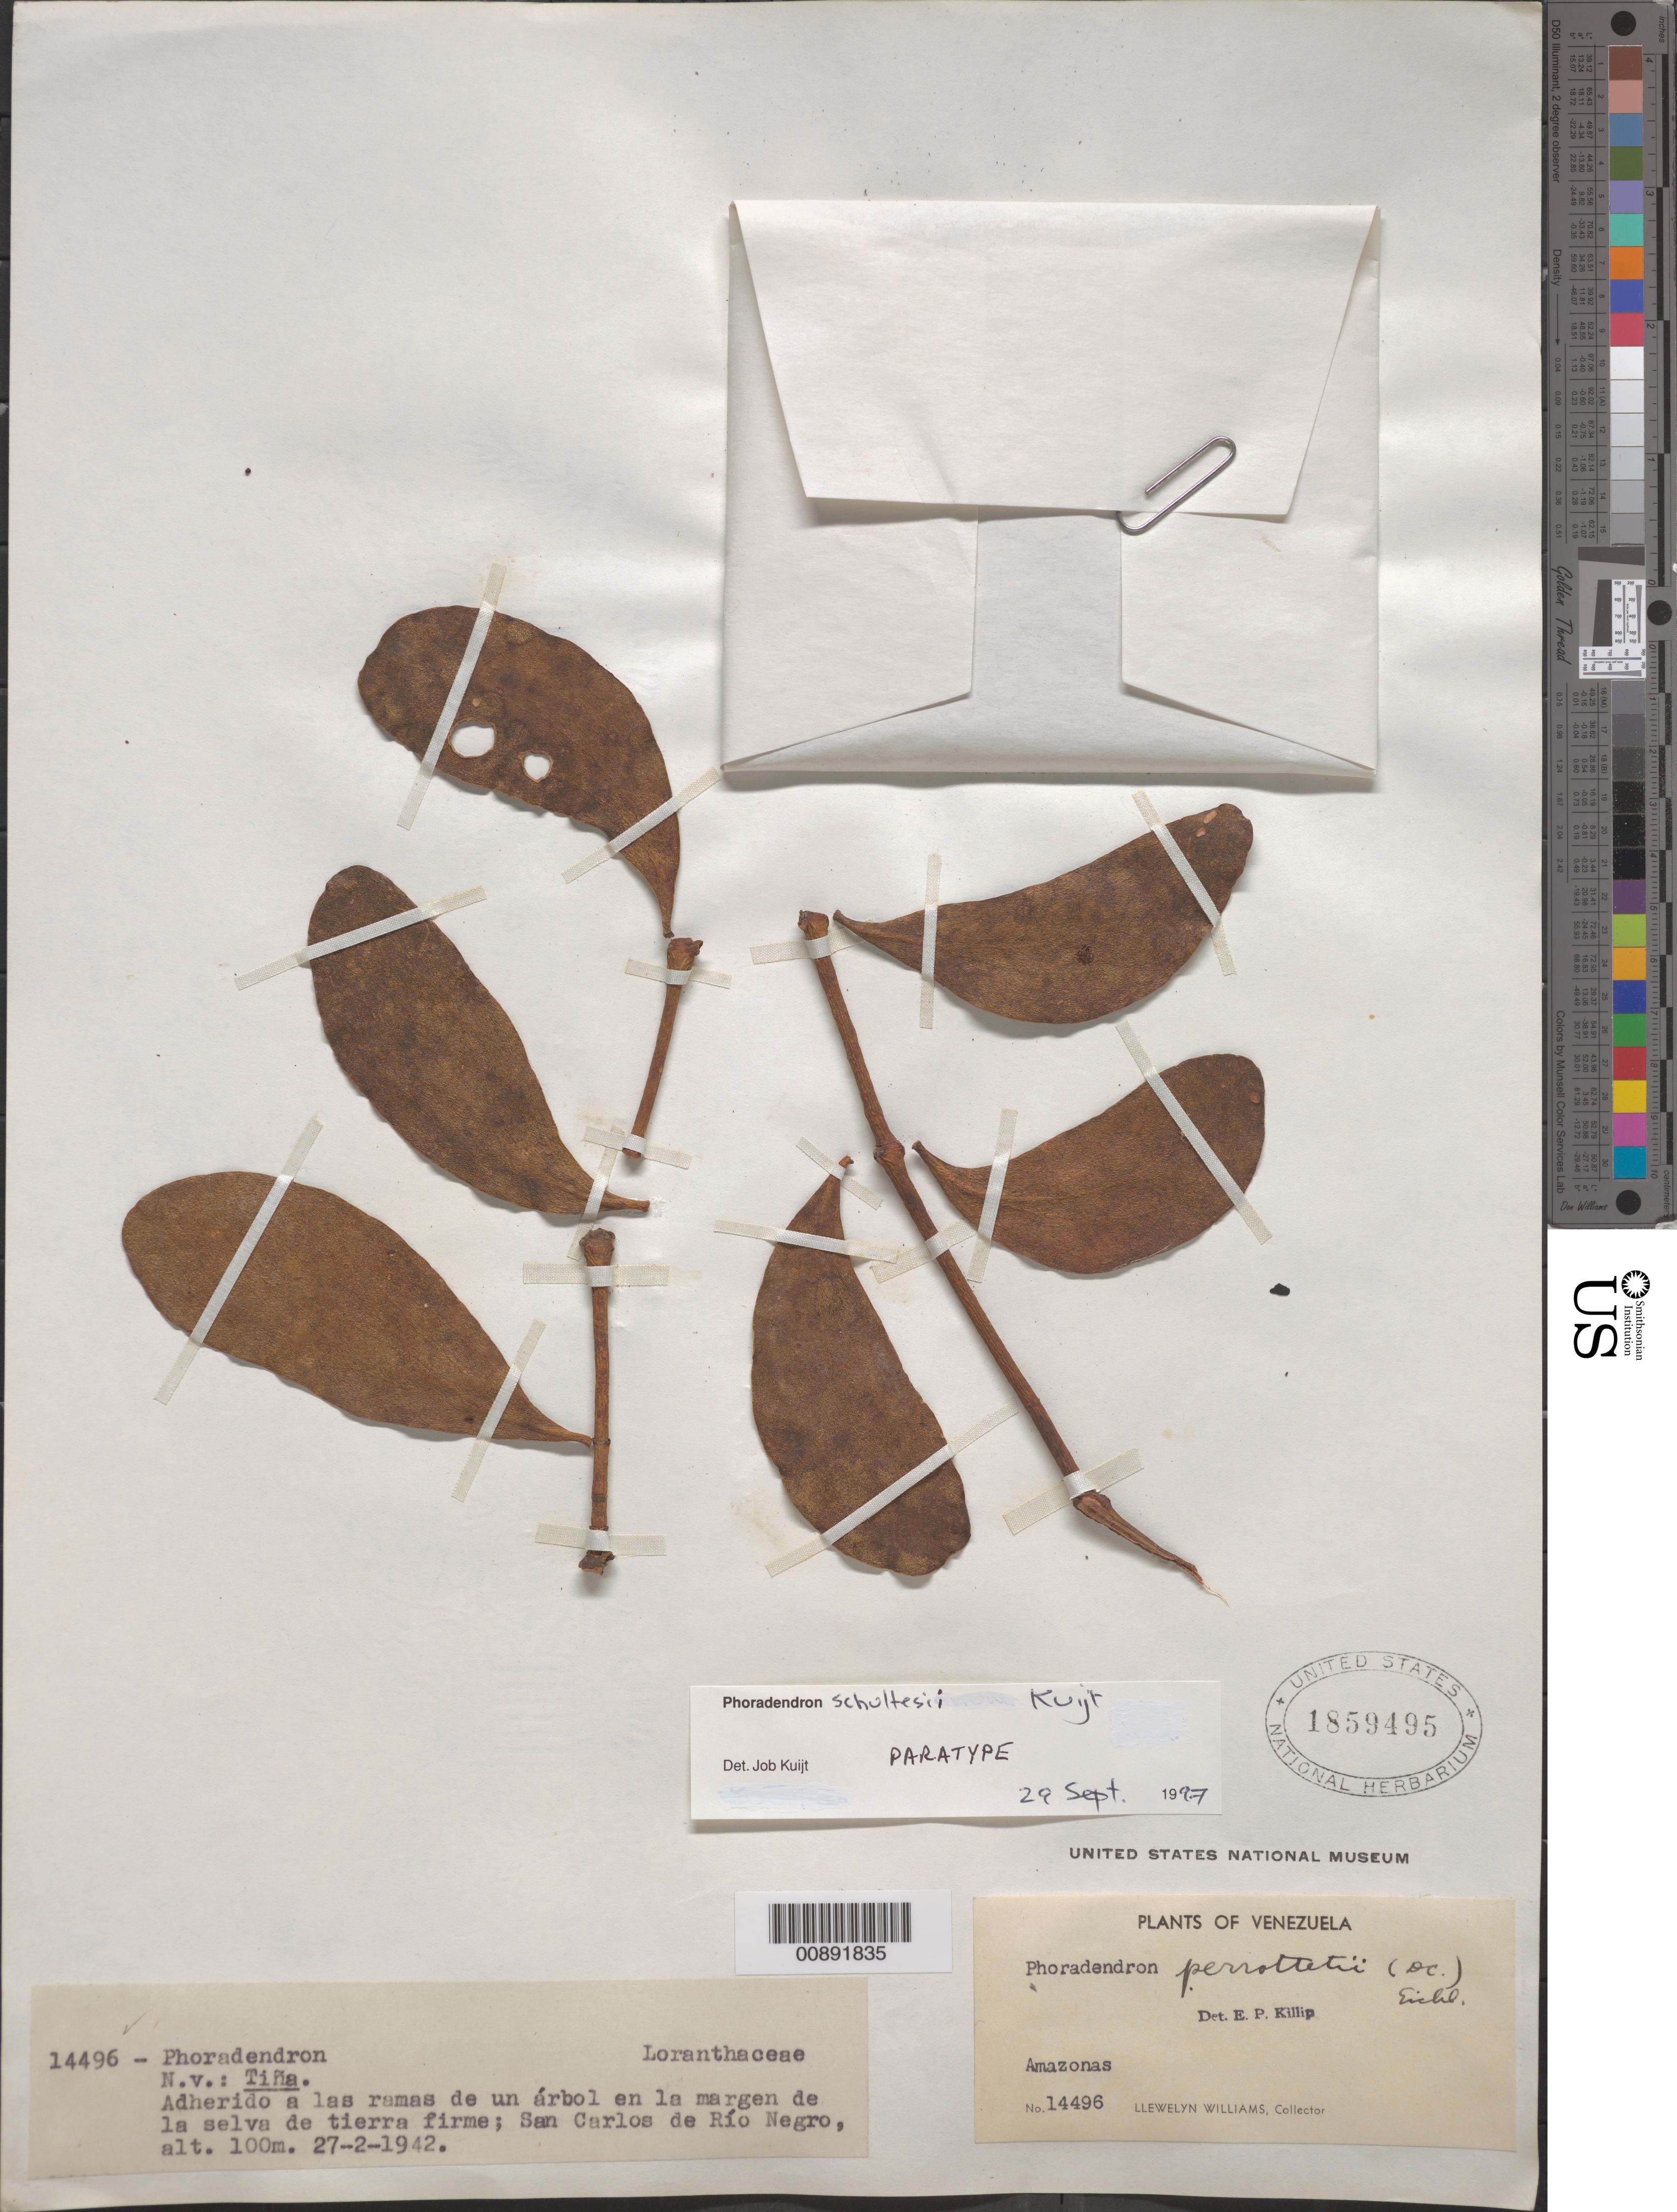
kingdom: Plantae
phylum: Tracheophyta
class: Magnoliopsida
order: Santalales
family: Viscaceae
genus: Phoradendron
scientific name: Phoradendron schultesii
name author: Kuijt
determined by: Kuijt, Job, (CANADA)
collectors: Ll. Williams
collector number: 14496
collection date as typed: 27-Feb-42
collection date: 1942-02-27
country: Venezuela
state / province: Amazonas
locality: San Carlos de Río Negro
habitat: Adherido a las ramas de un arbol en la margen de la selva de tierra firma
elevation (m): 100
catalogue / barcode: US 1859495